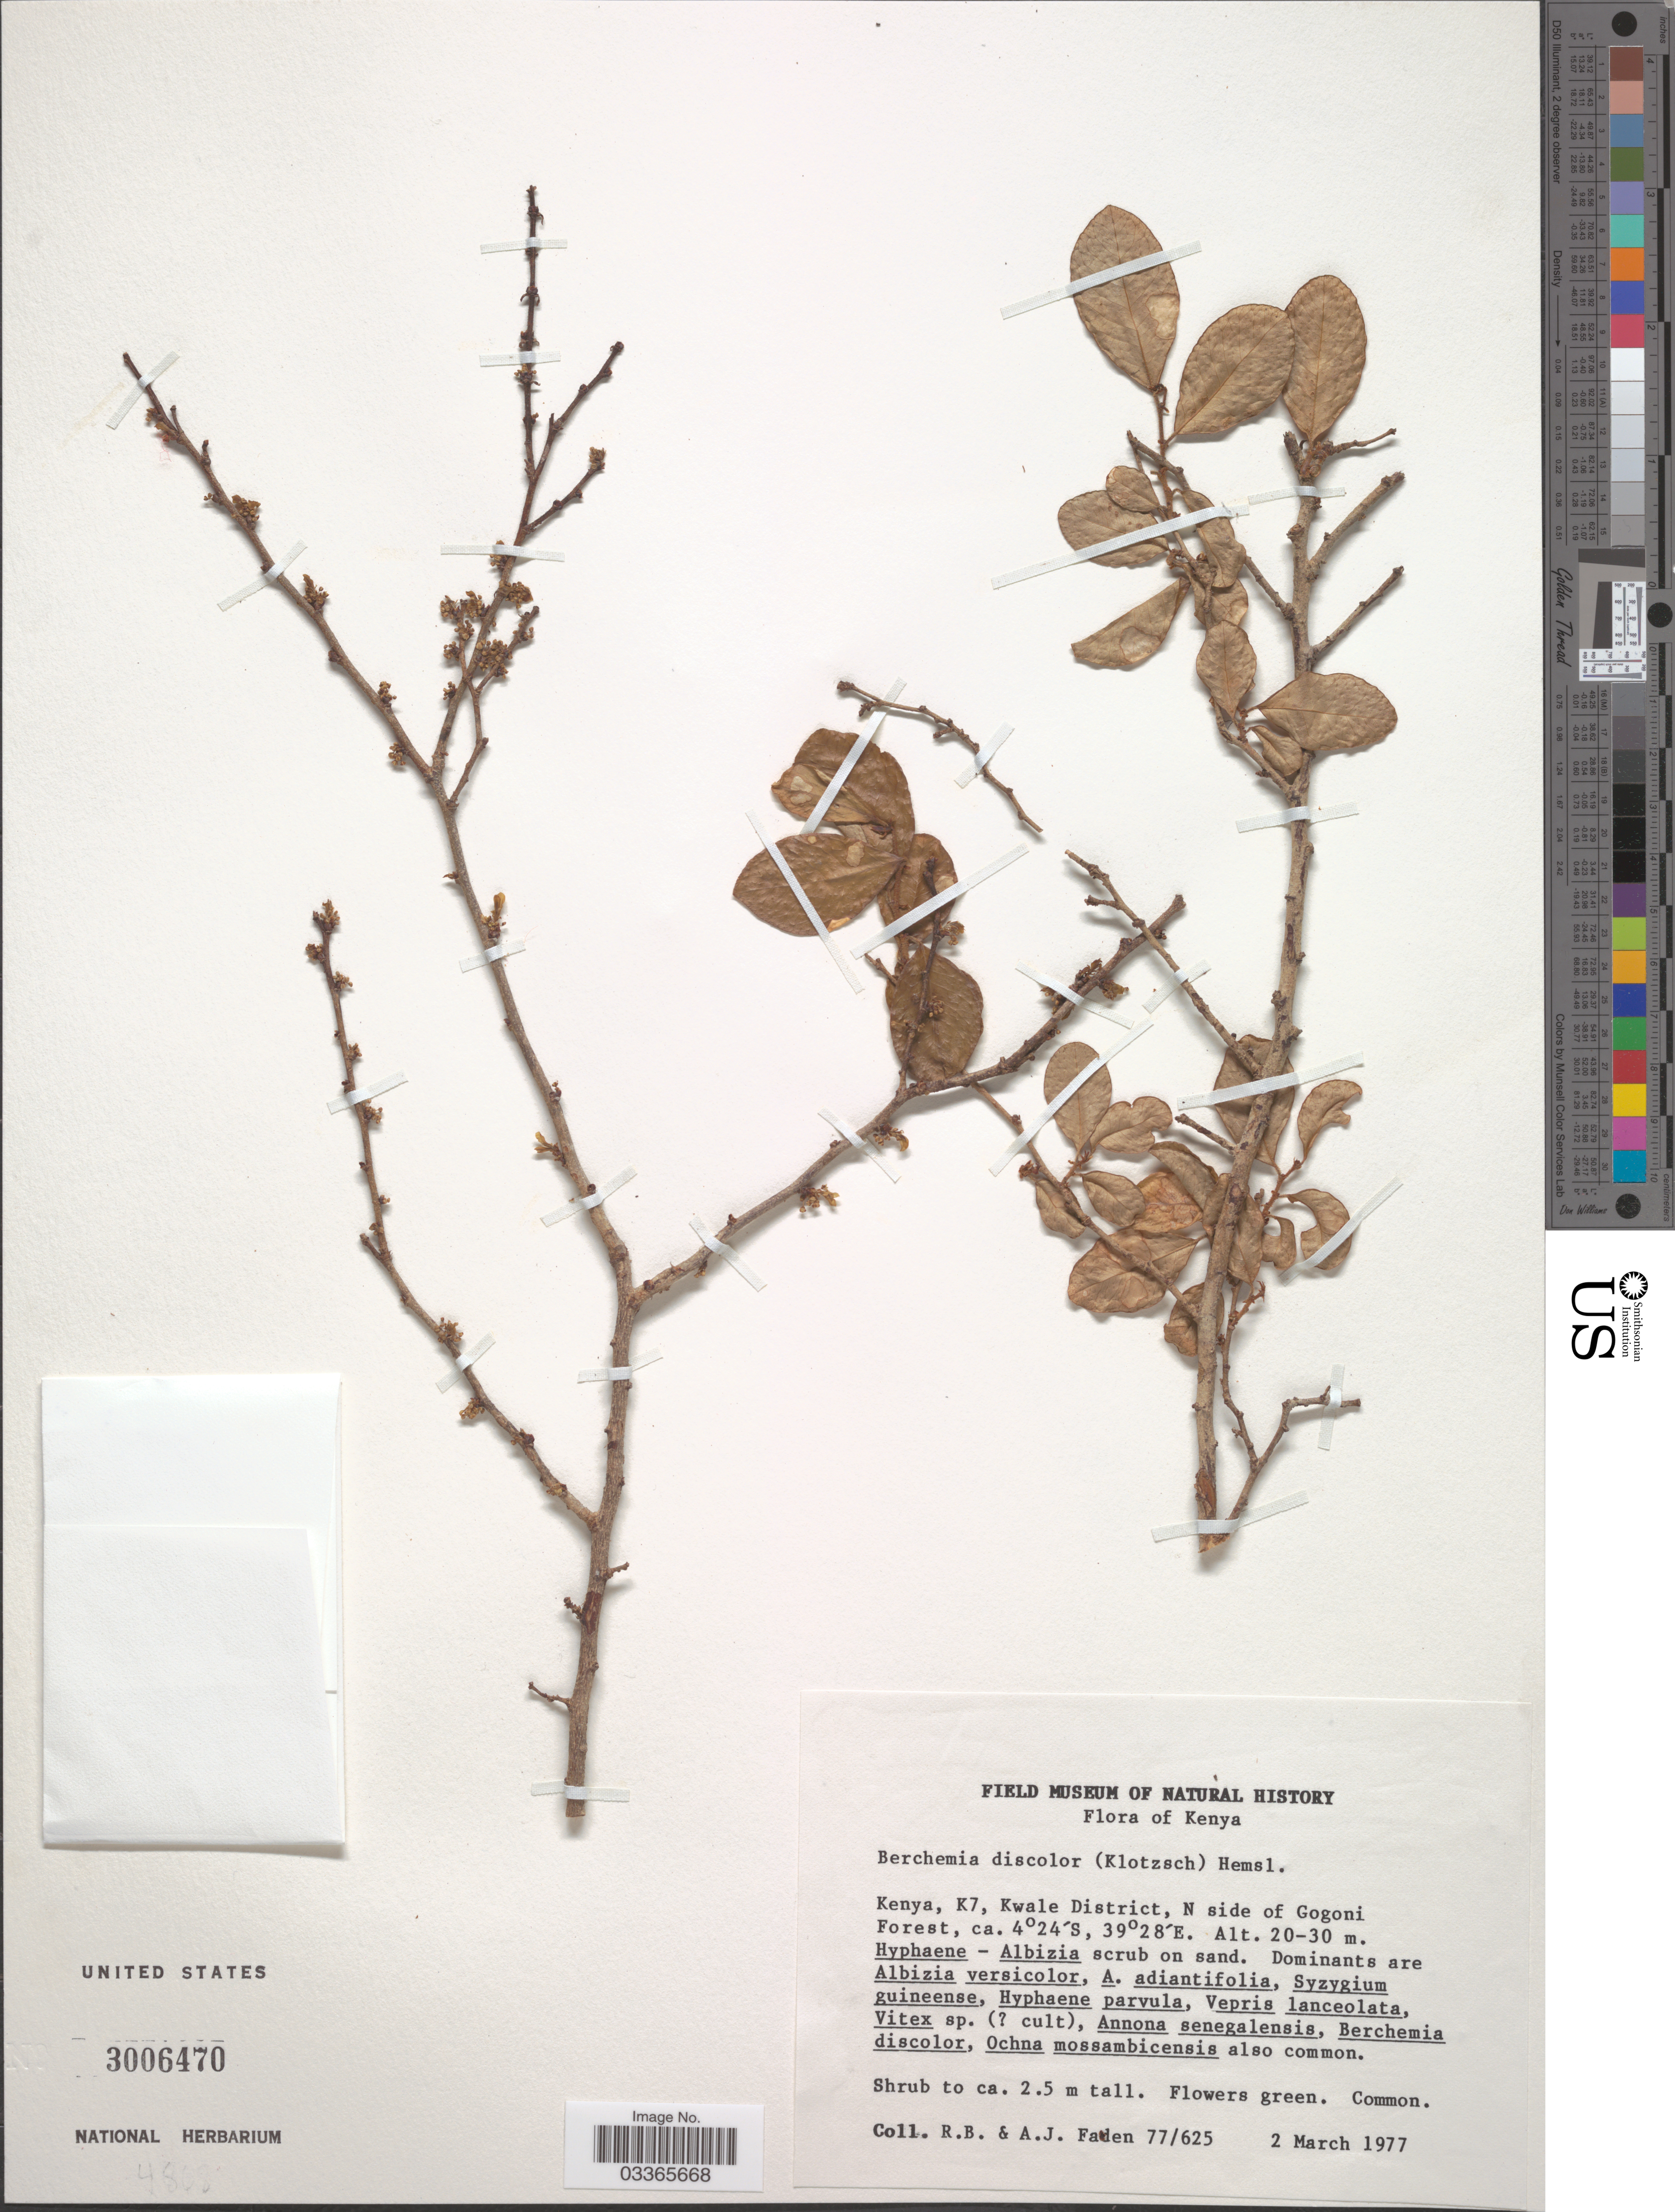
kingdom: Plantae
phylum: Tracheophyta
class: Magnoliopsida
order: Rosales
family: Rhamnaceae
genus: Phyllogeiton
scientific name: Phyllogeiton discolor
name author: (Klotzsch) Herzog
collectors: R. B. Faden & A. J. Faden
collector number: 77/625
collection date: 1977-03-02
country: Kenya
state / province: Kwale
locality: K7, Kwale District, N side of Gogoni Forest.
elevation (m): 20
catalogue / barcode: US 3006470